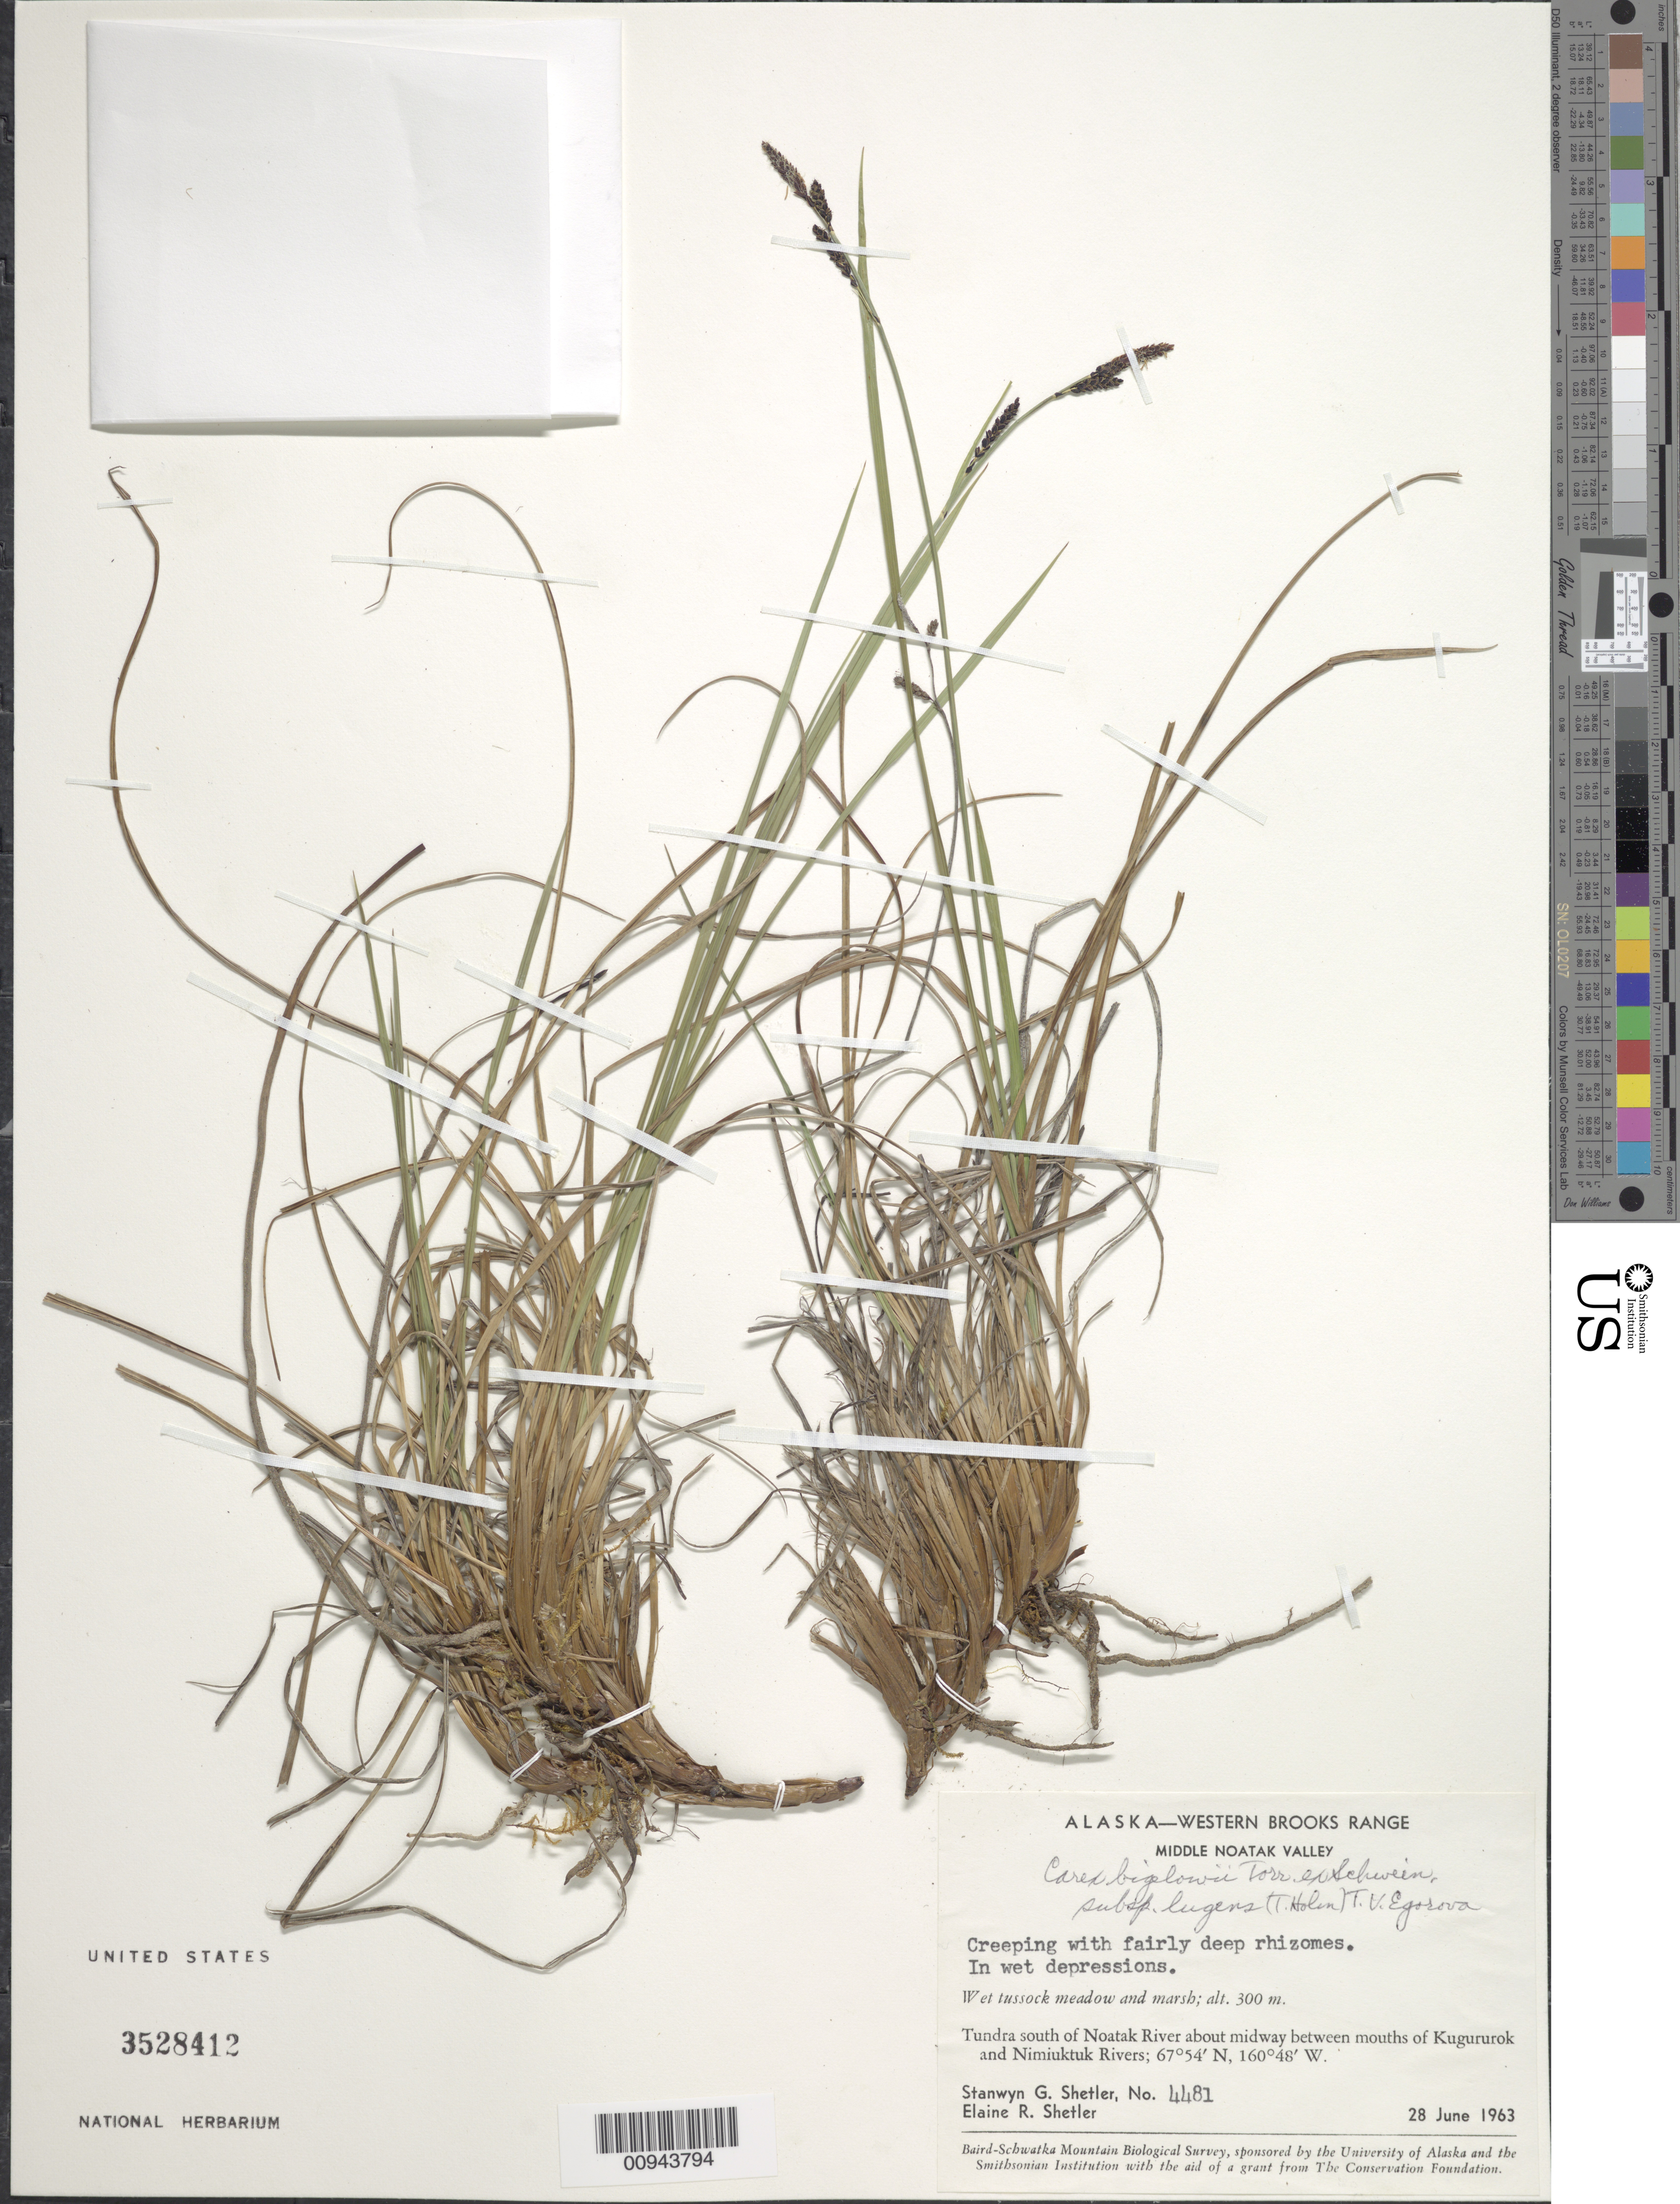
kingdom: Plantae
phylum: Tracheophyta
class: Liliopsida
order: Poales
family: Cyperaceae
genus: Carex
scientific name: Carex bigelowii subsp. lugens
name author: (Holm) T.V. Egorova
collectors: S. Shetler & E. R. Shetler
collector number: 4481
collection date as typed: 28 Jun 1963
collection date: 1963-06-28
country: United States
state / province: Alaska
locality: S of Noatak River about midway between mouths of Kugururok and Nimiuktuk Rivers. Western Brooks Range, Middle Noatak Valley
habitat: Tundra. Wet tussock meadow and marsh. In wet depressions.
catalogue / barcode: US 3528412